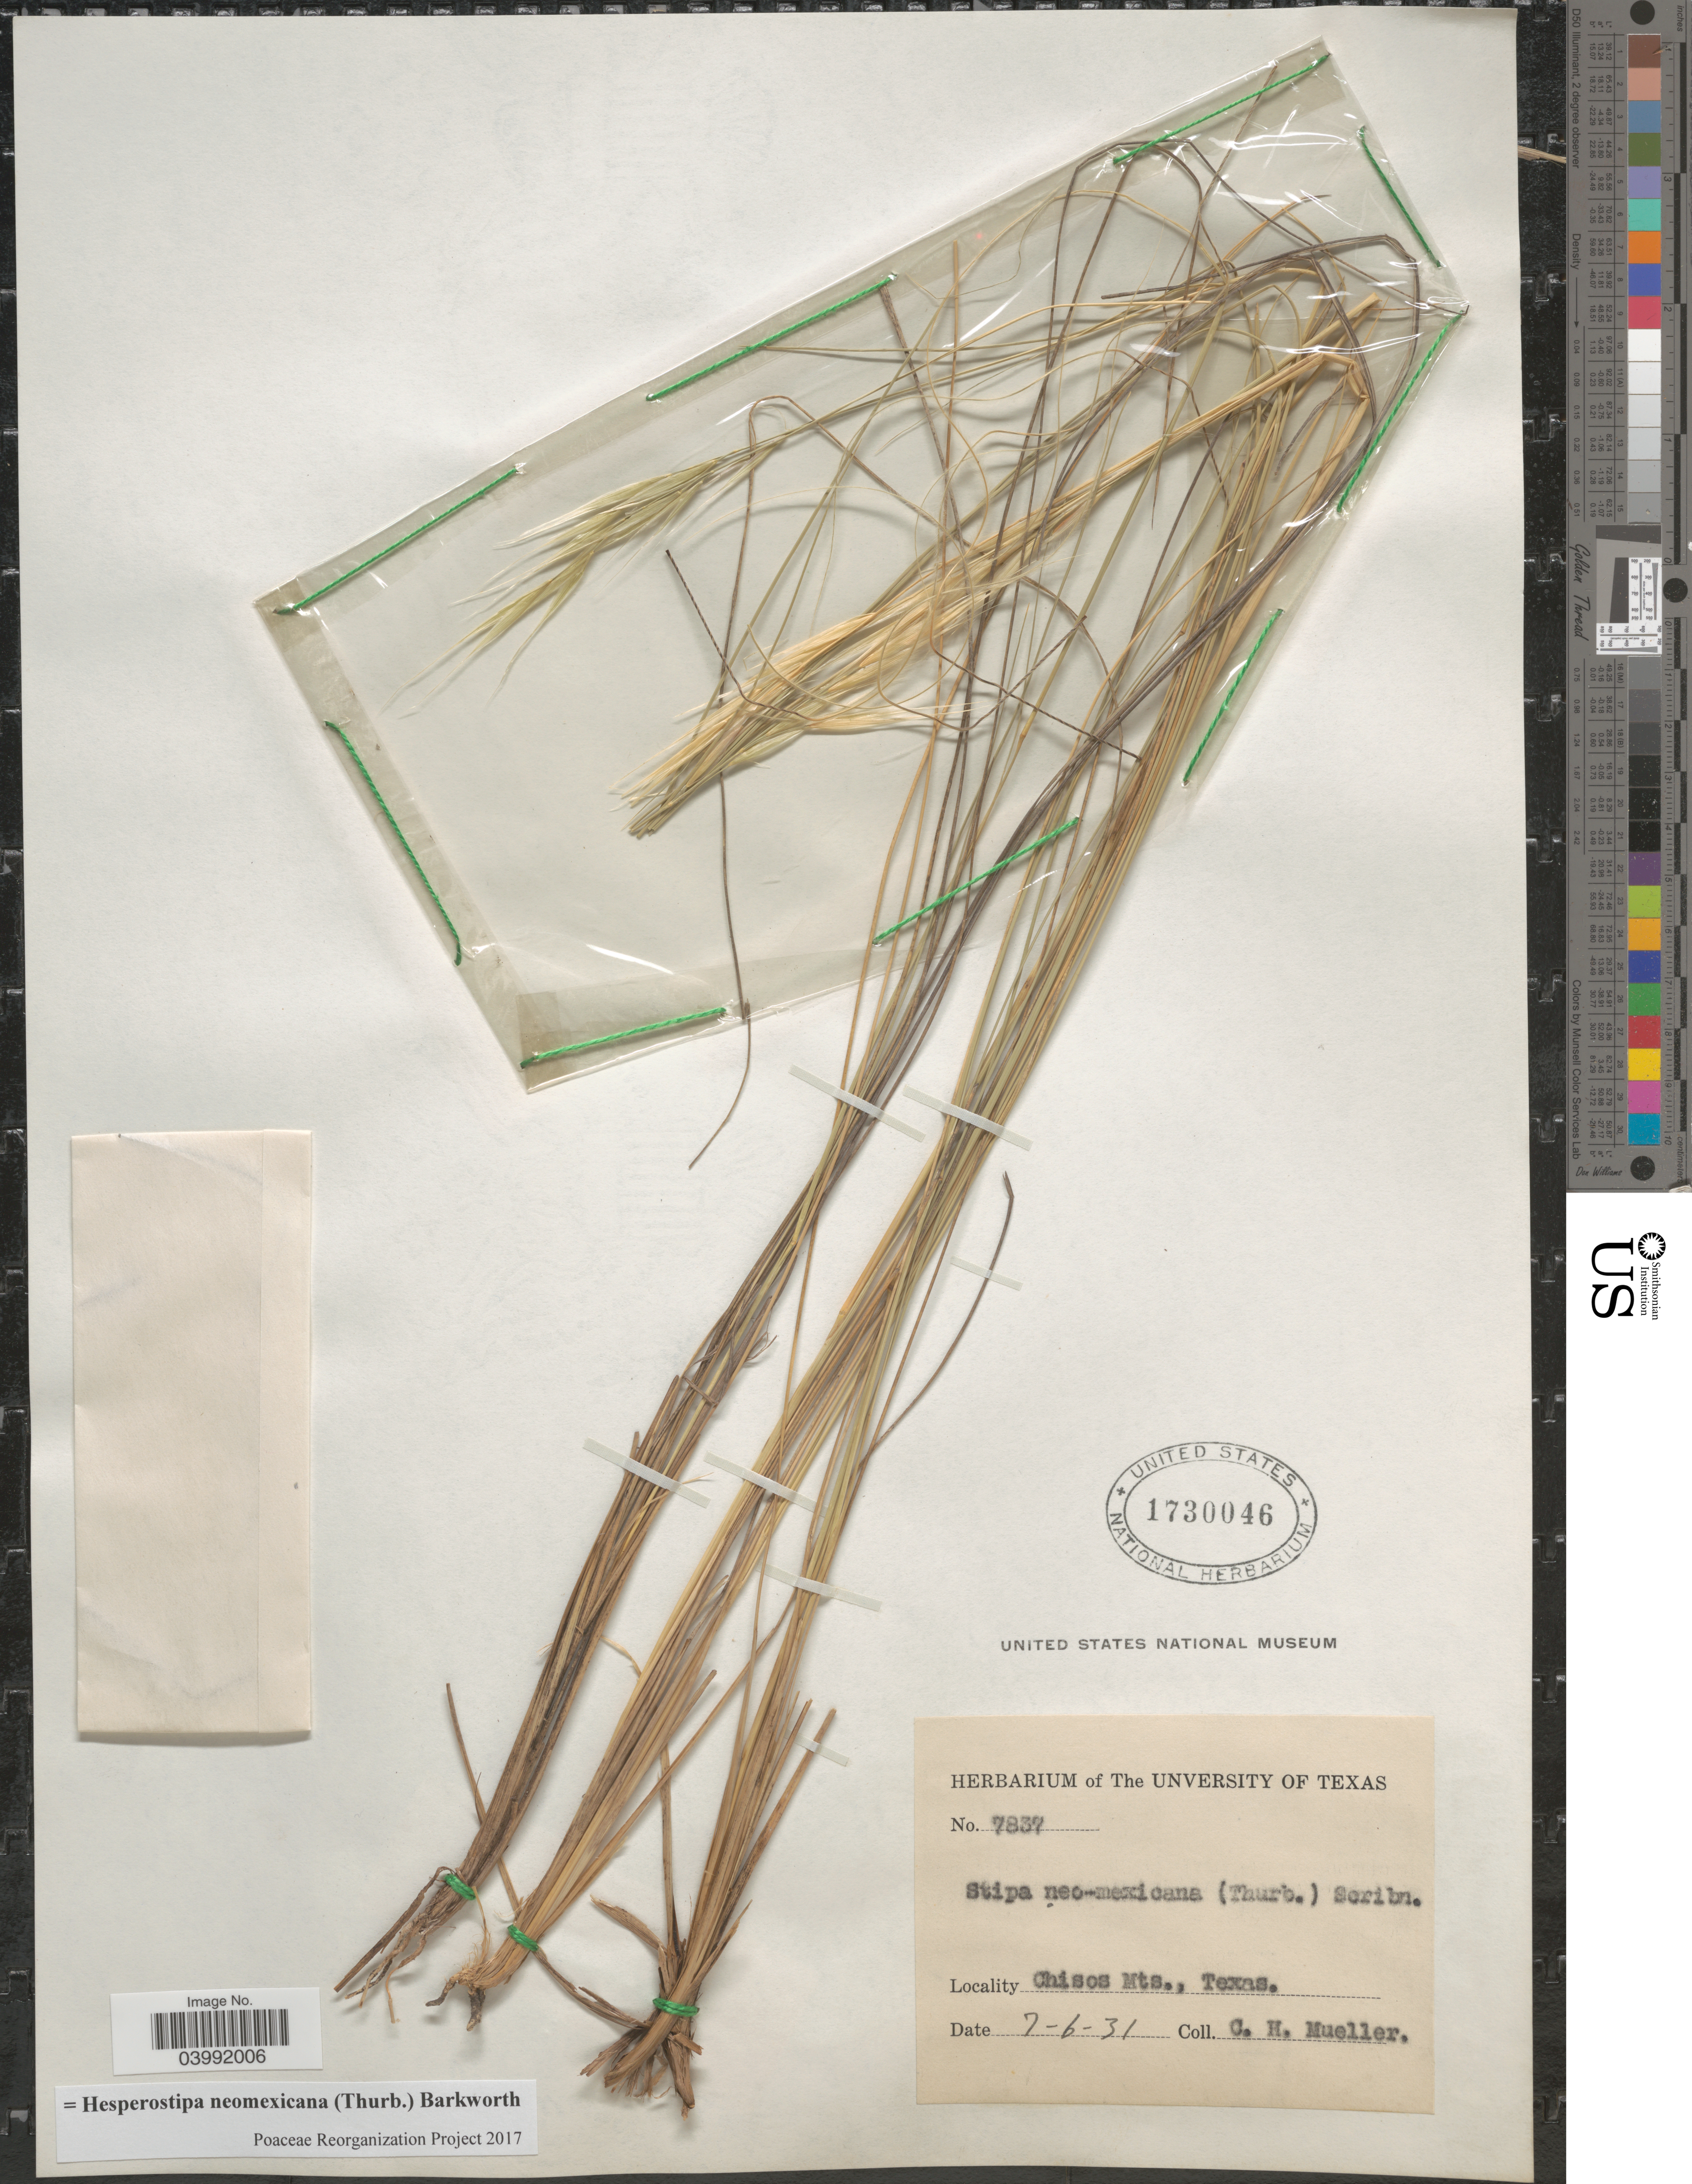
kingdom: Plantae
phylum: Tracheophyta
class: Liliopsida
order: Poales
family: Poaceae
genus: Hesperostipa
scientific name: Hesperostipa neomexicana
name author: (Thurb.) Barkworth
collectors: C. H. Mueller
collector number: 7837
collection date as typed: Transcribed d/m/y: 6/7/31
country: United States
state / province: Texas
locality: Chisos Mts.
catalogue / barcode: US 1730046